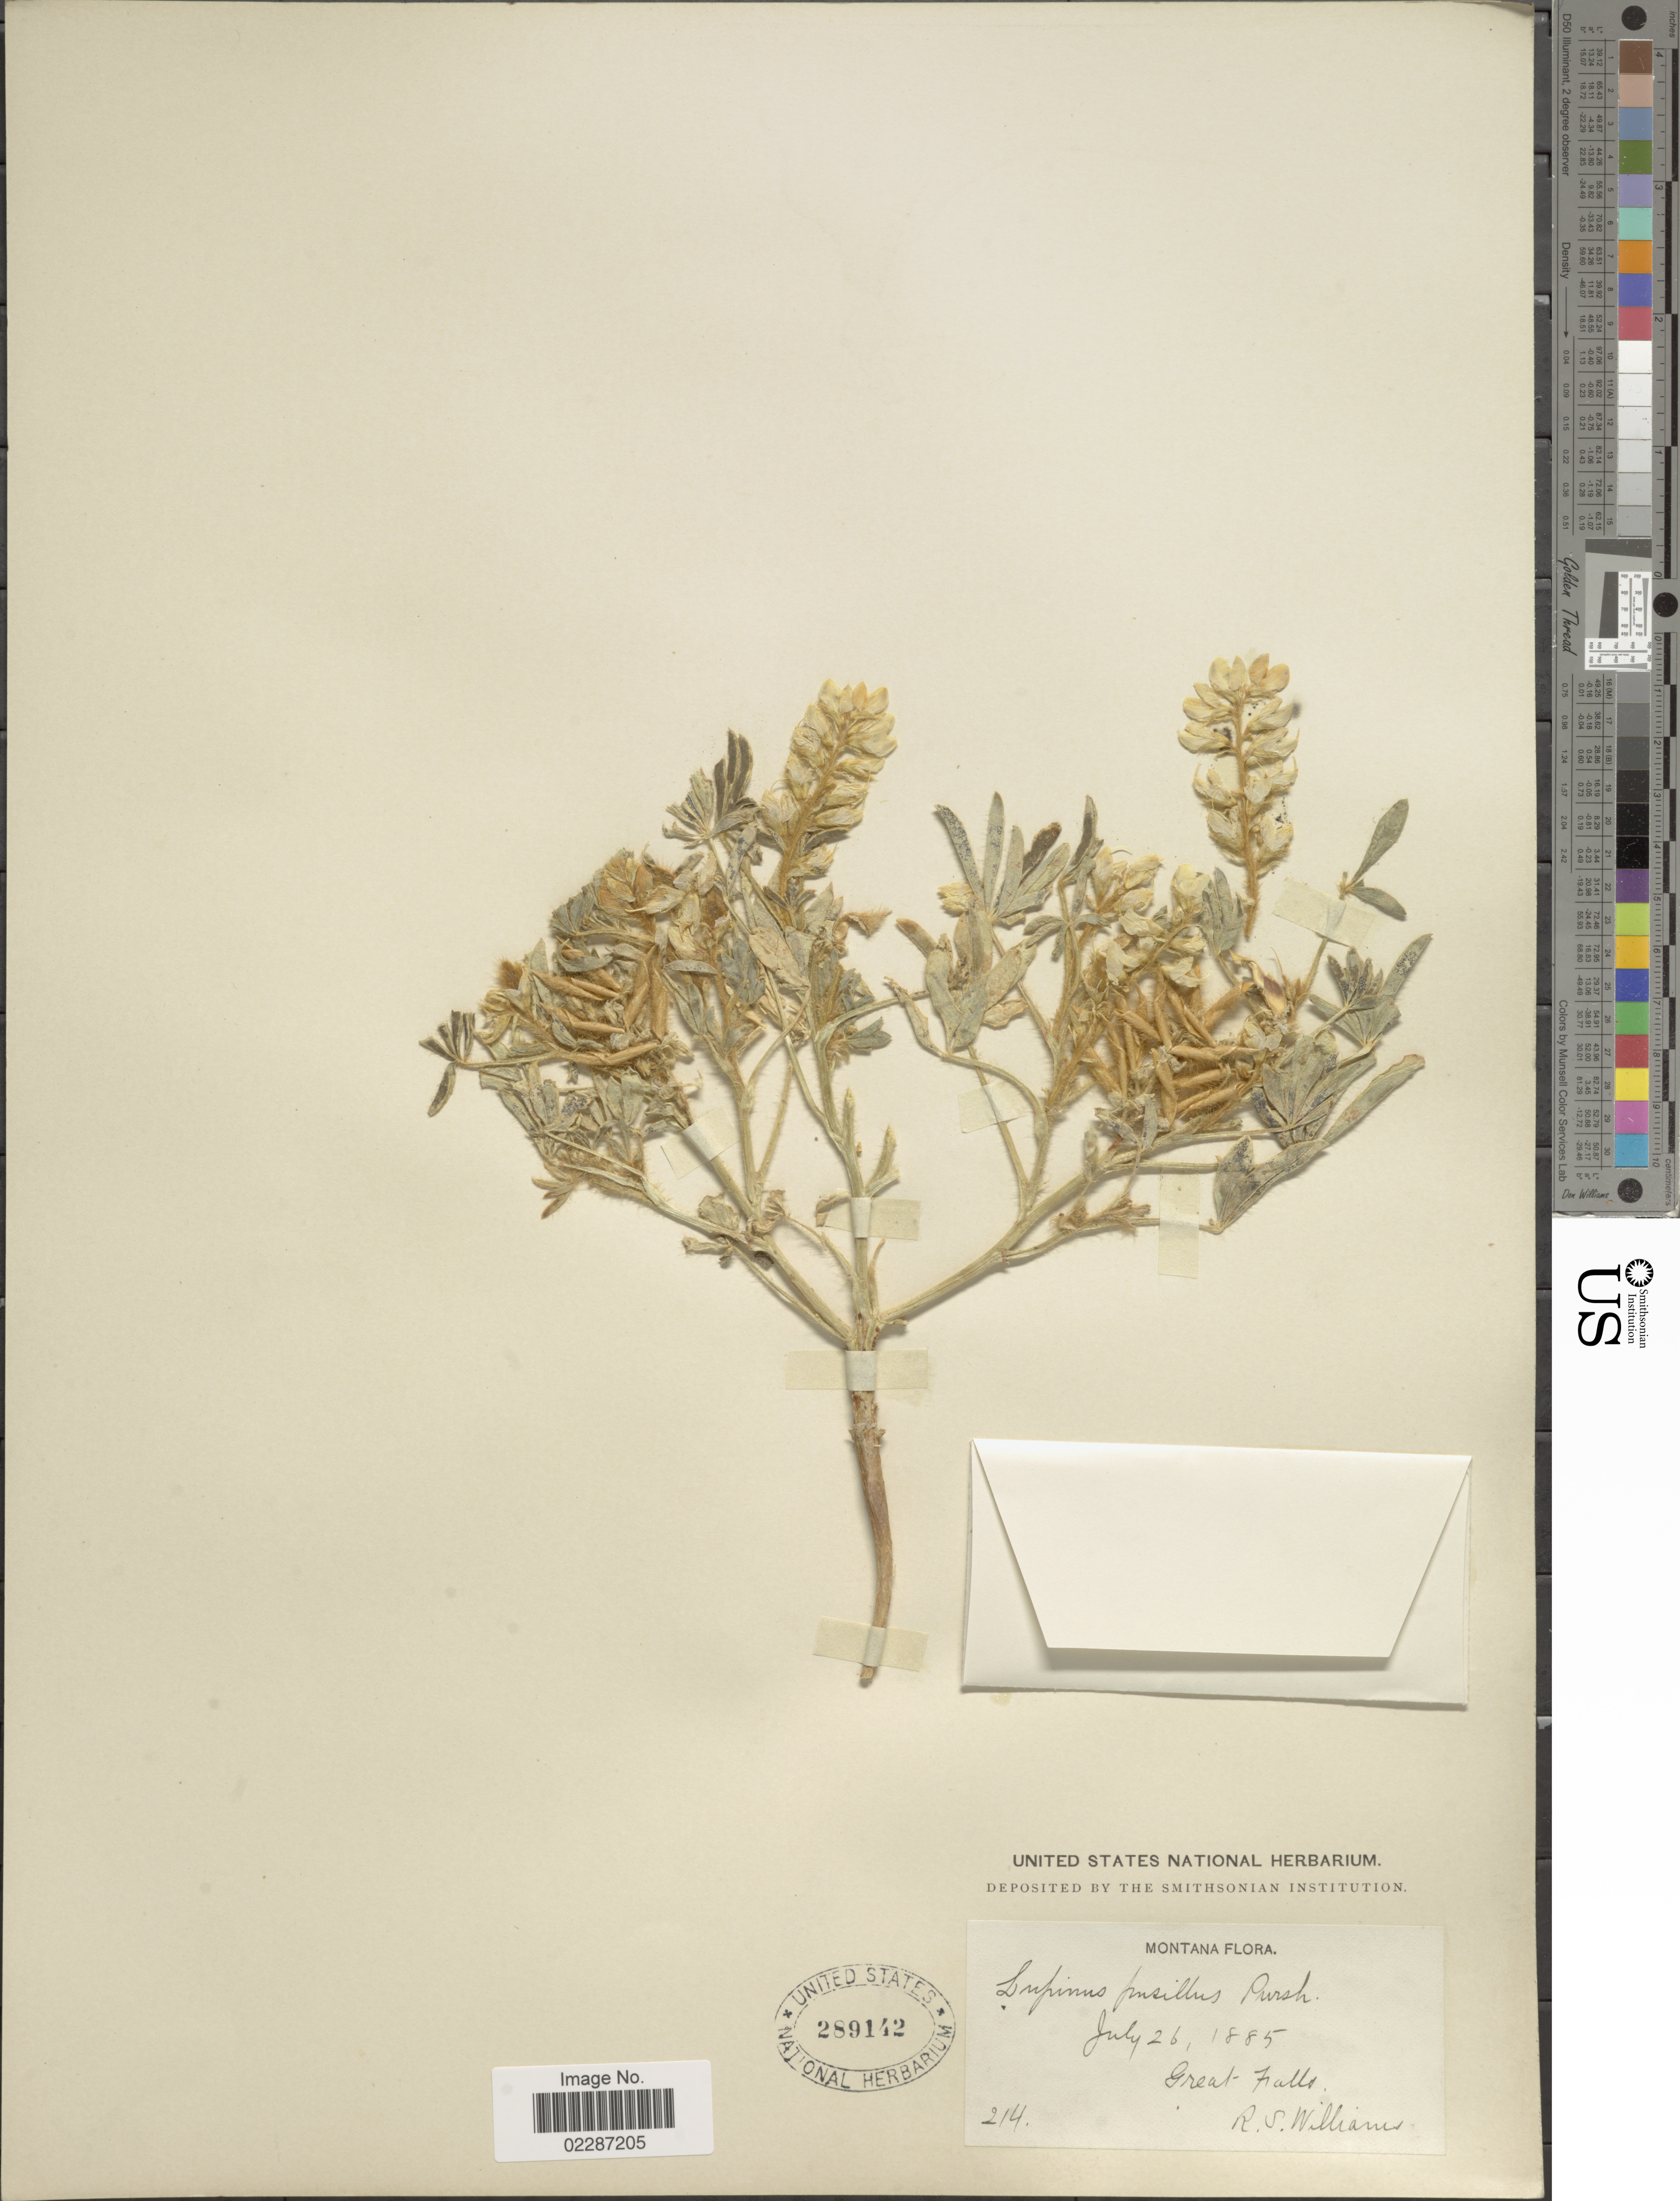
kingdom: Plantae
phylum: Tracheophyta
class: Magnoliopsida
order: Fabales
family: Fabaceae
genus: Lupinus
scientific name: Lupinus pusillus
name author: Pursh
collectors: R. S. Williams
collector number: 214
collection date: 1885-07-26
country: United States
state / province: Montana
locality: Great Falls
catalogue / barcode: US 289142